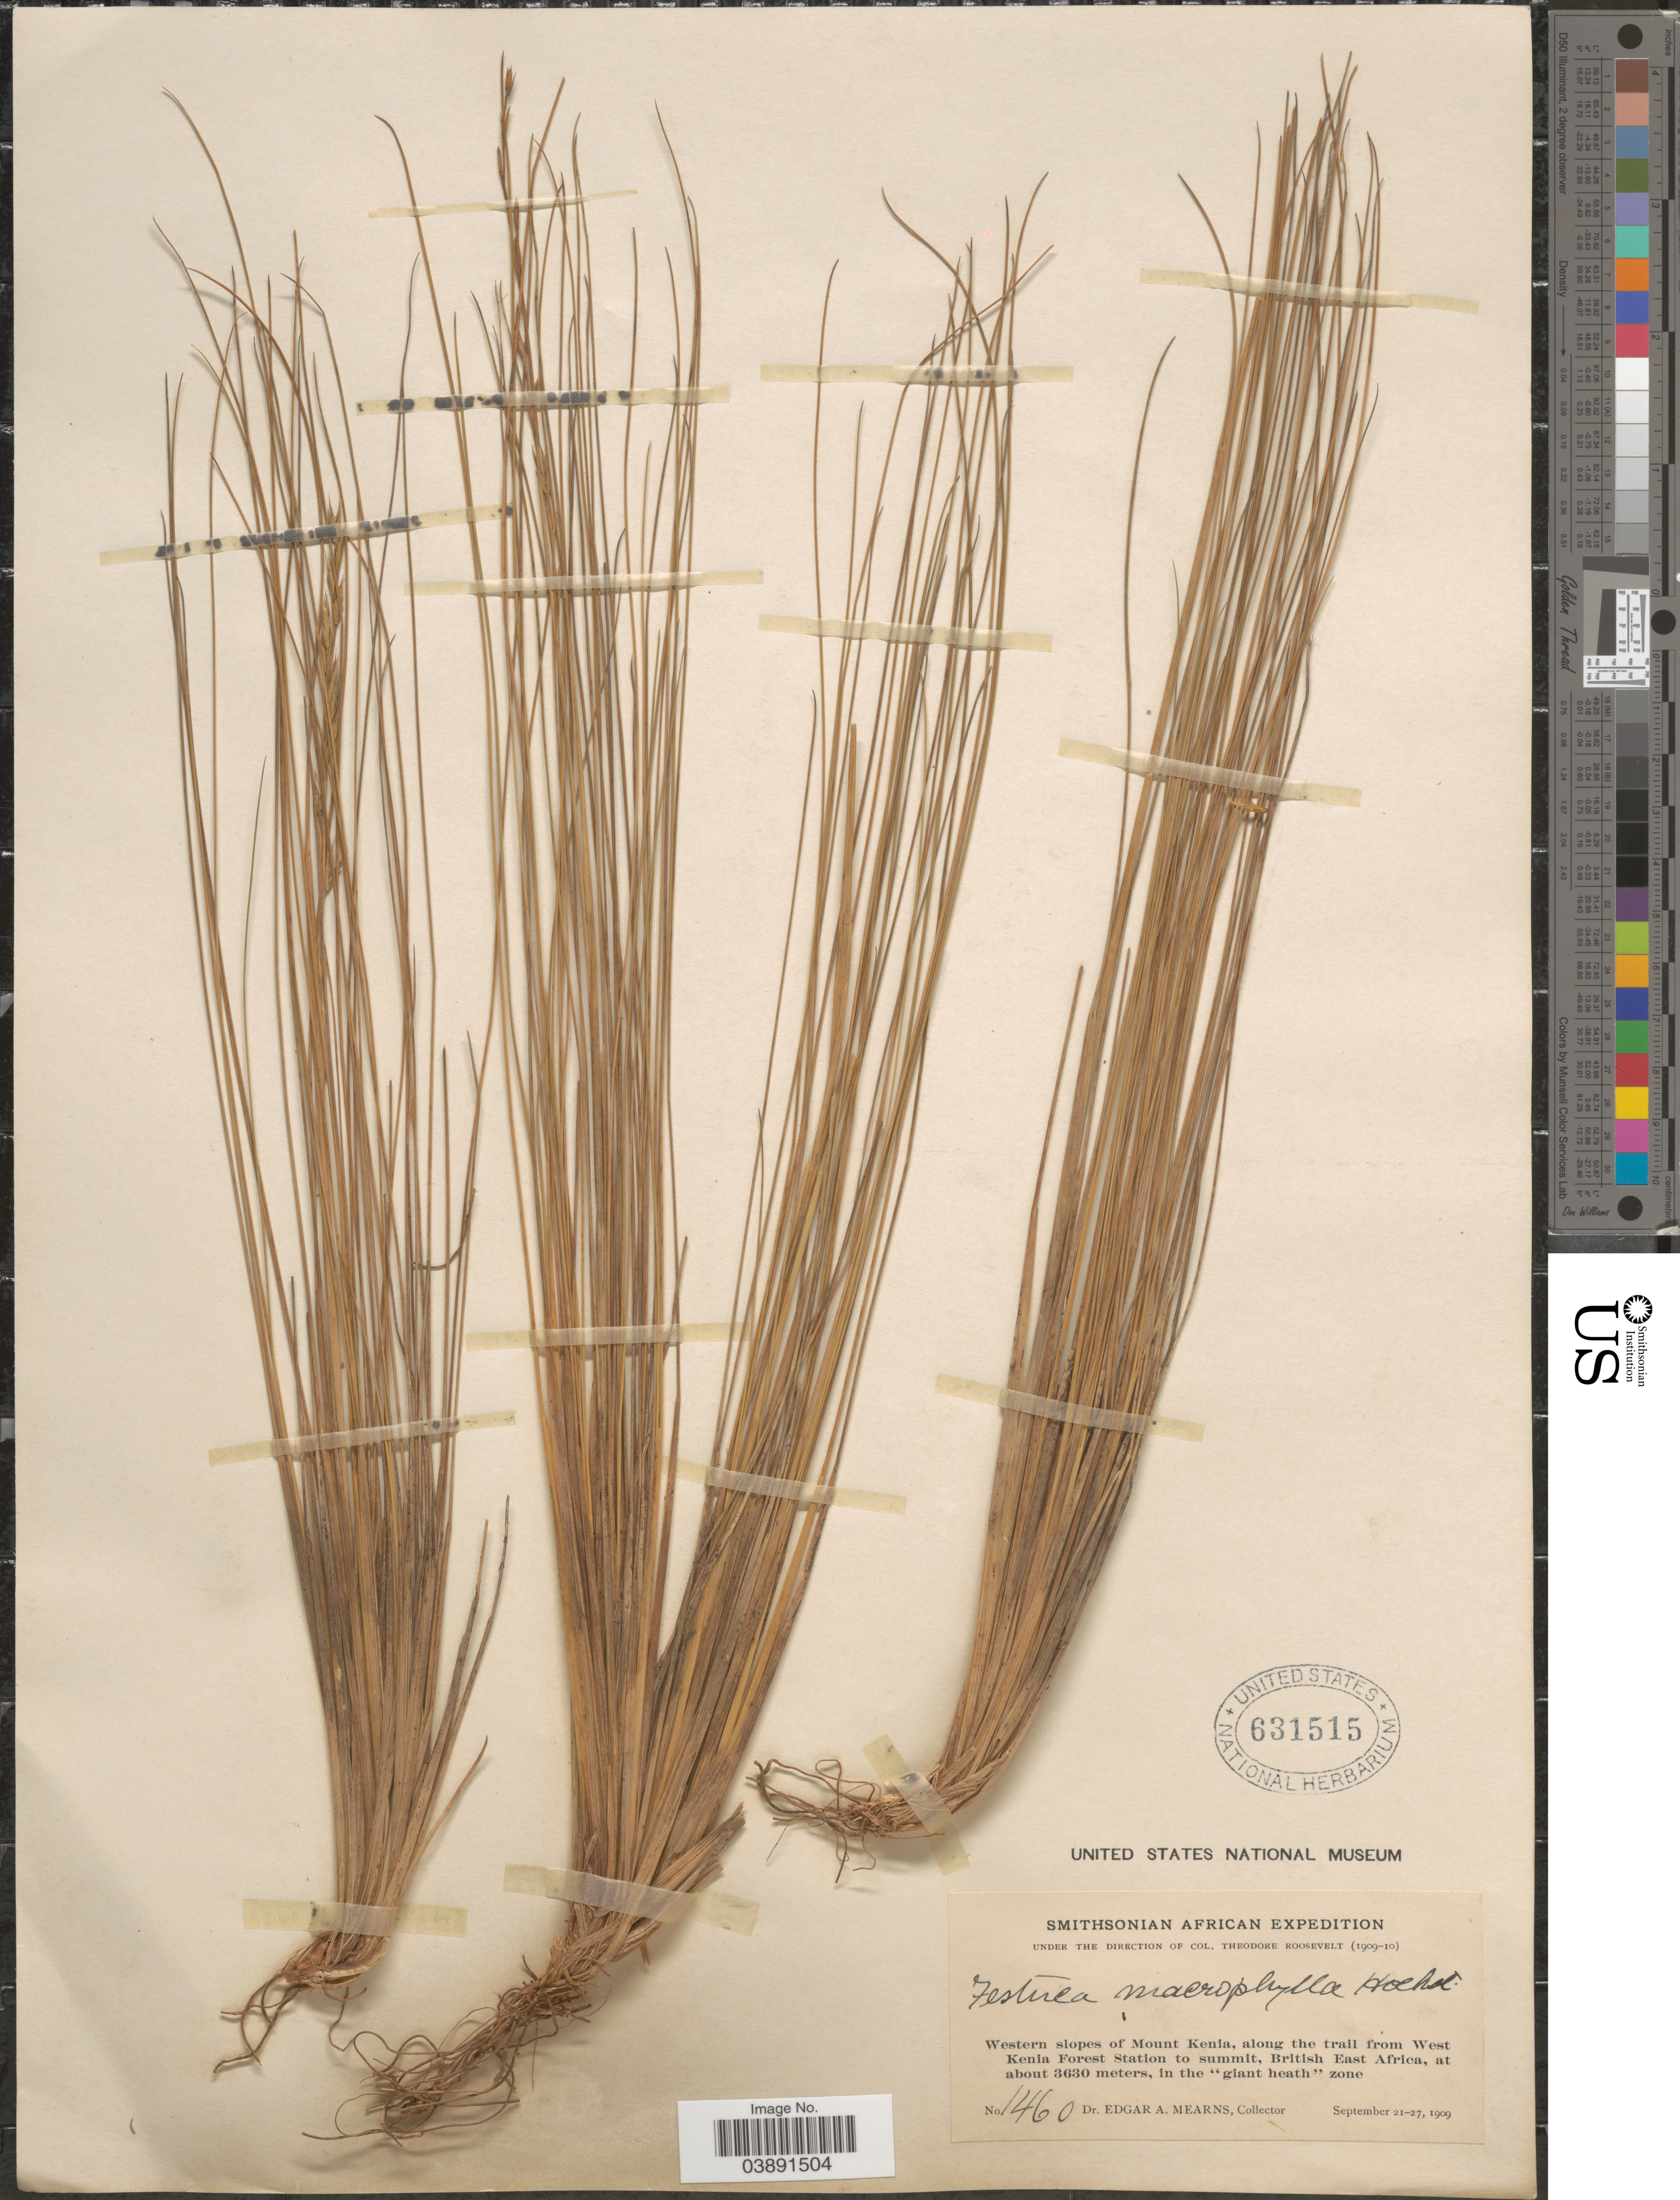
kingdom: Plantae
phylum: Tracheophyta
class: Liliopsida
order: Poales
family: Poaceae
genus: Festuca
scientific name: Festuca macrophylla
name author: Hochst. ex A. Rich.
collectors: E. A. Mearns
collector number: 1460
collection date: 1909-09-21/1909-09-27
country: Kenya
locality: Western slopes of Mount Kenia, along the trail from West Kenia Forest Station to summit, British East Africa, in the "giant heath" zone.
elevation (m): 3630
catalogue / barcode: US 631515